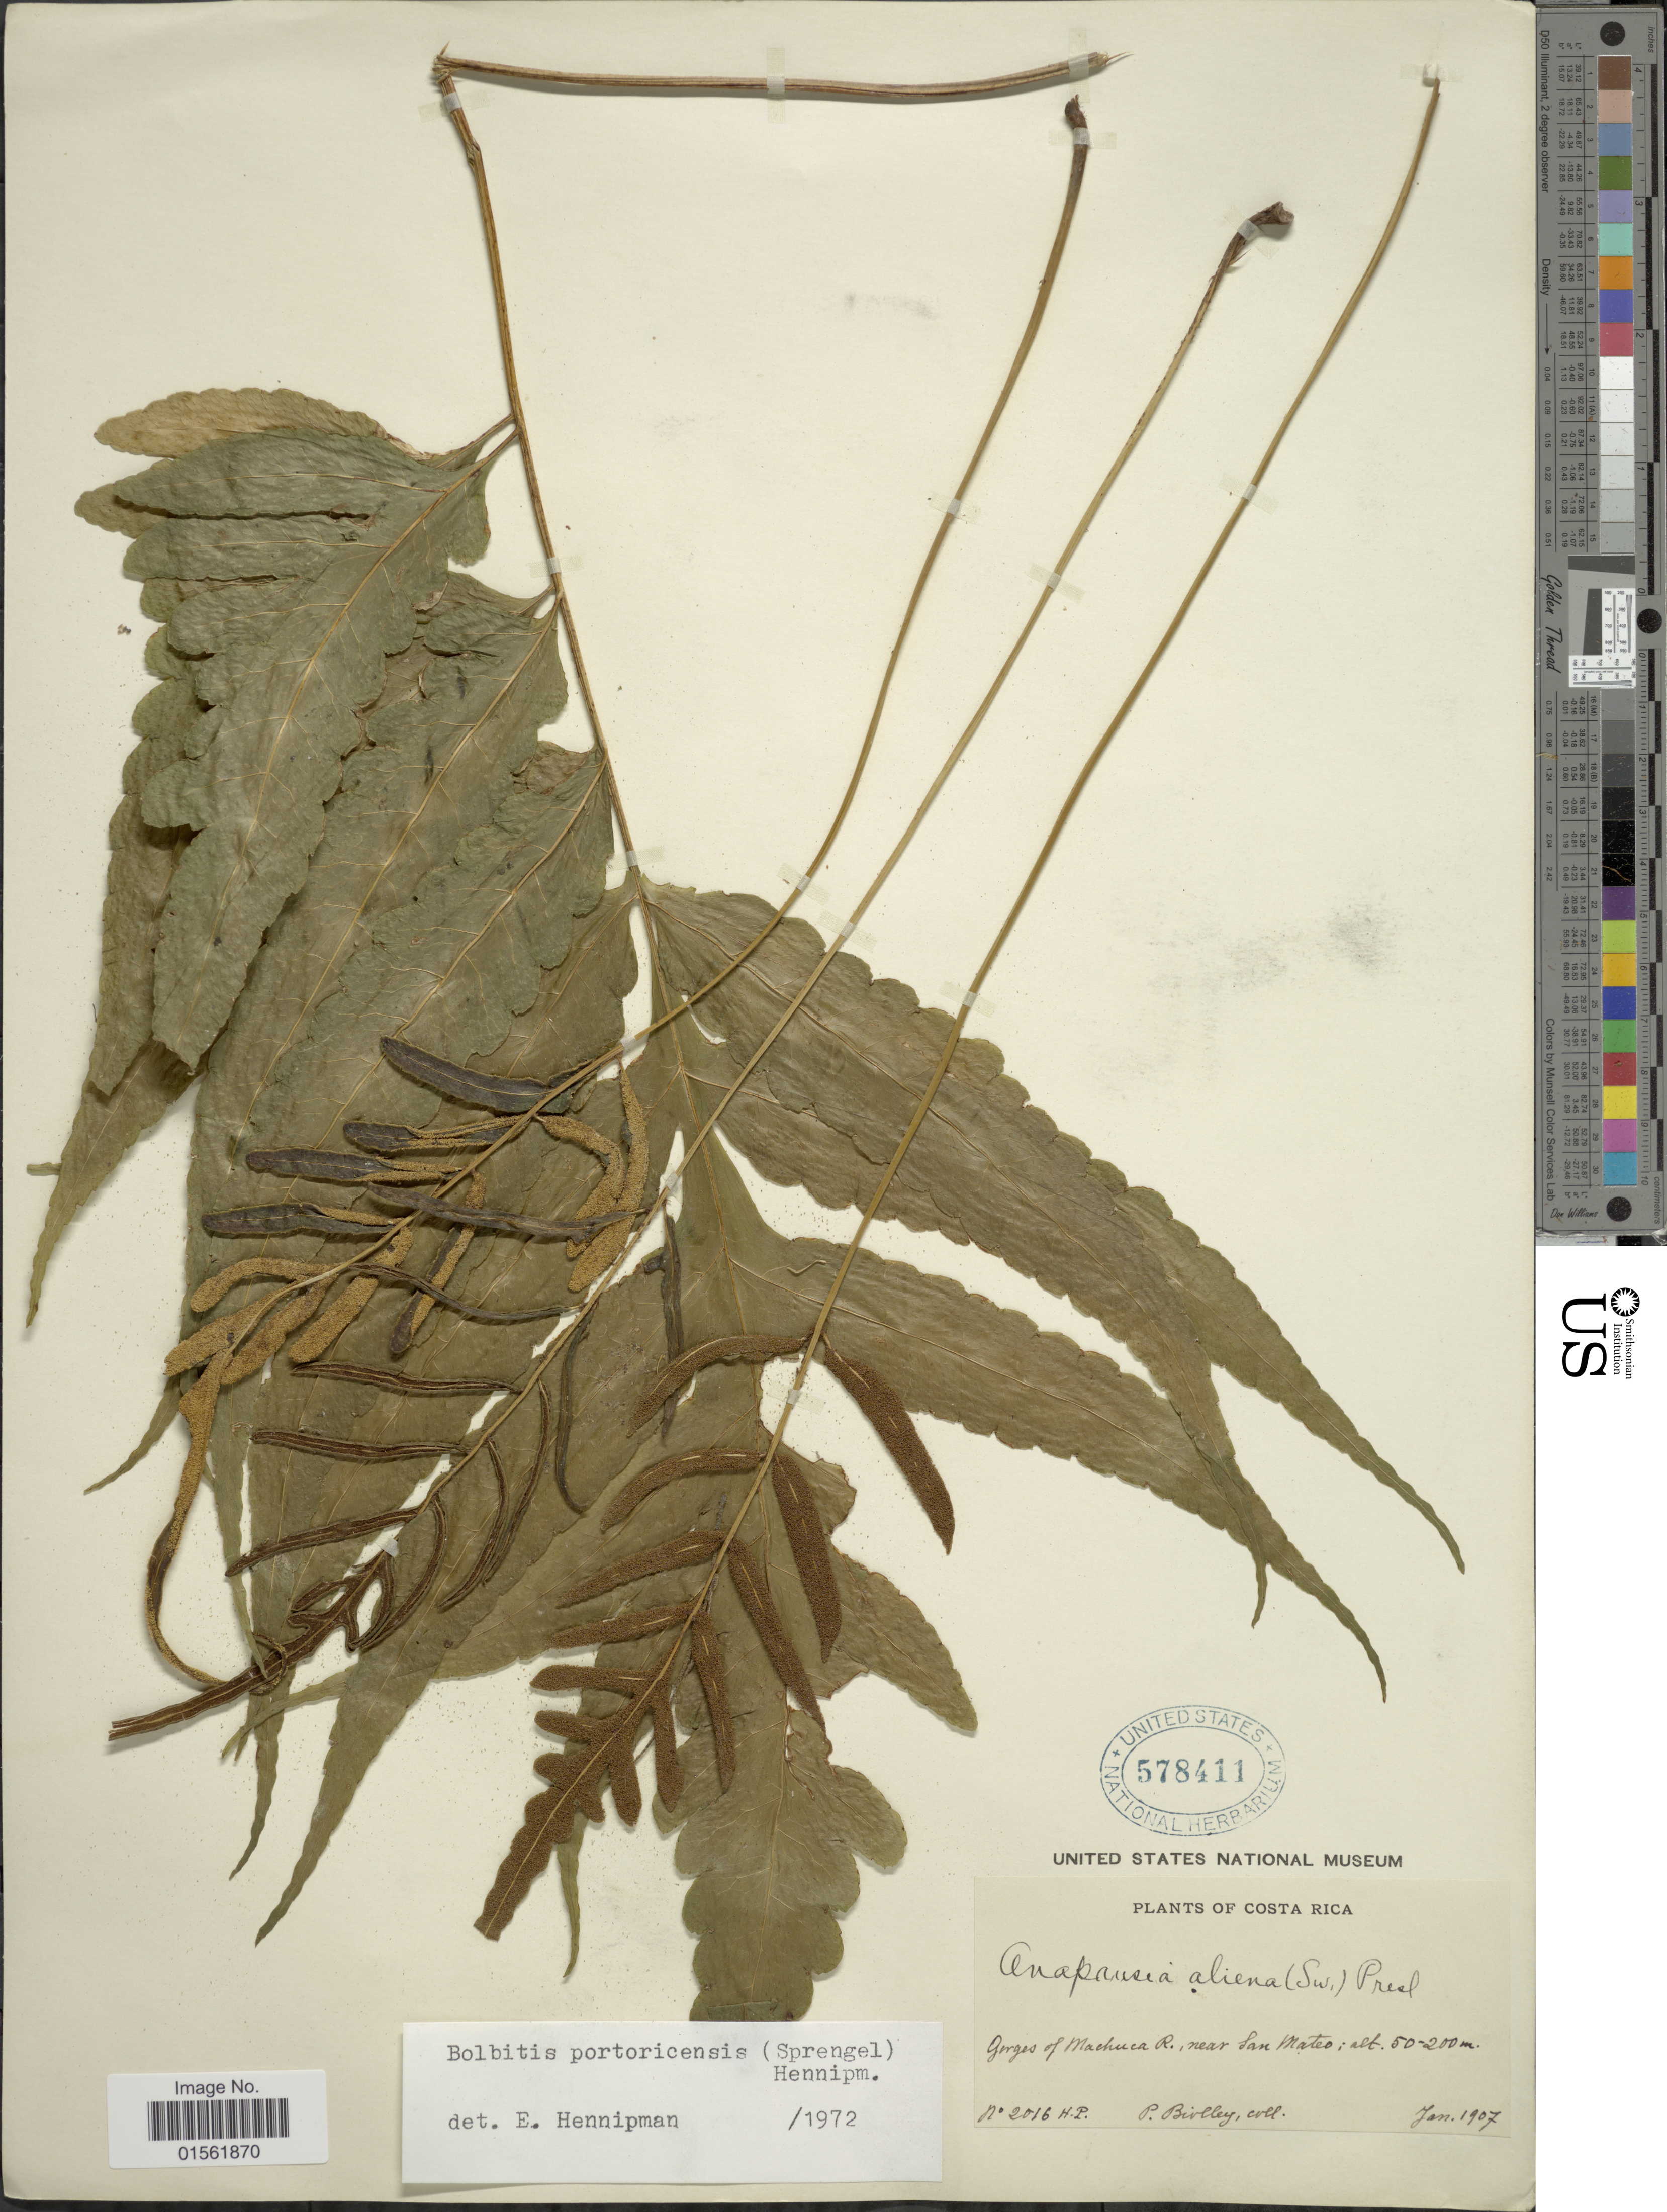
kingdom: Plantae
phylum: Tracheophyta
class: Polypodiopsida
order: Polypodiales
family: Dryopteridaceae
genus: Bolbitis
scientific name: Bolbitis portoricensis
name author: (Spreng.) Hennipman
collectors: P. Biolley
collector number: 2016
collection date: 1907-01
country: Costa Rica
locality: Gorges of Machuca R., near San Mateo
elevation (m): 50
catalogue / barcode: US 578411